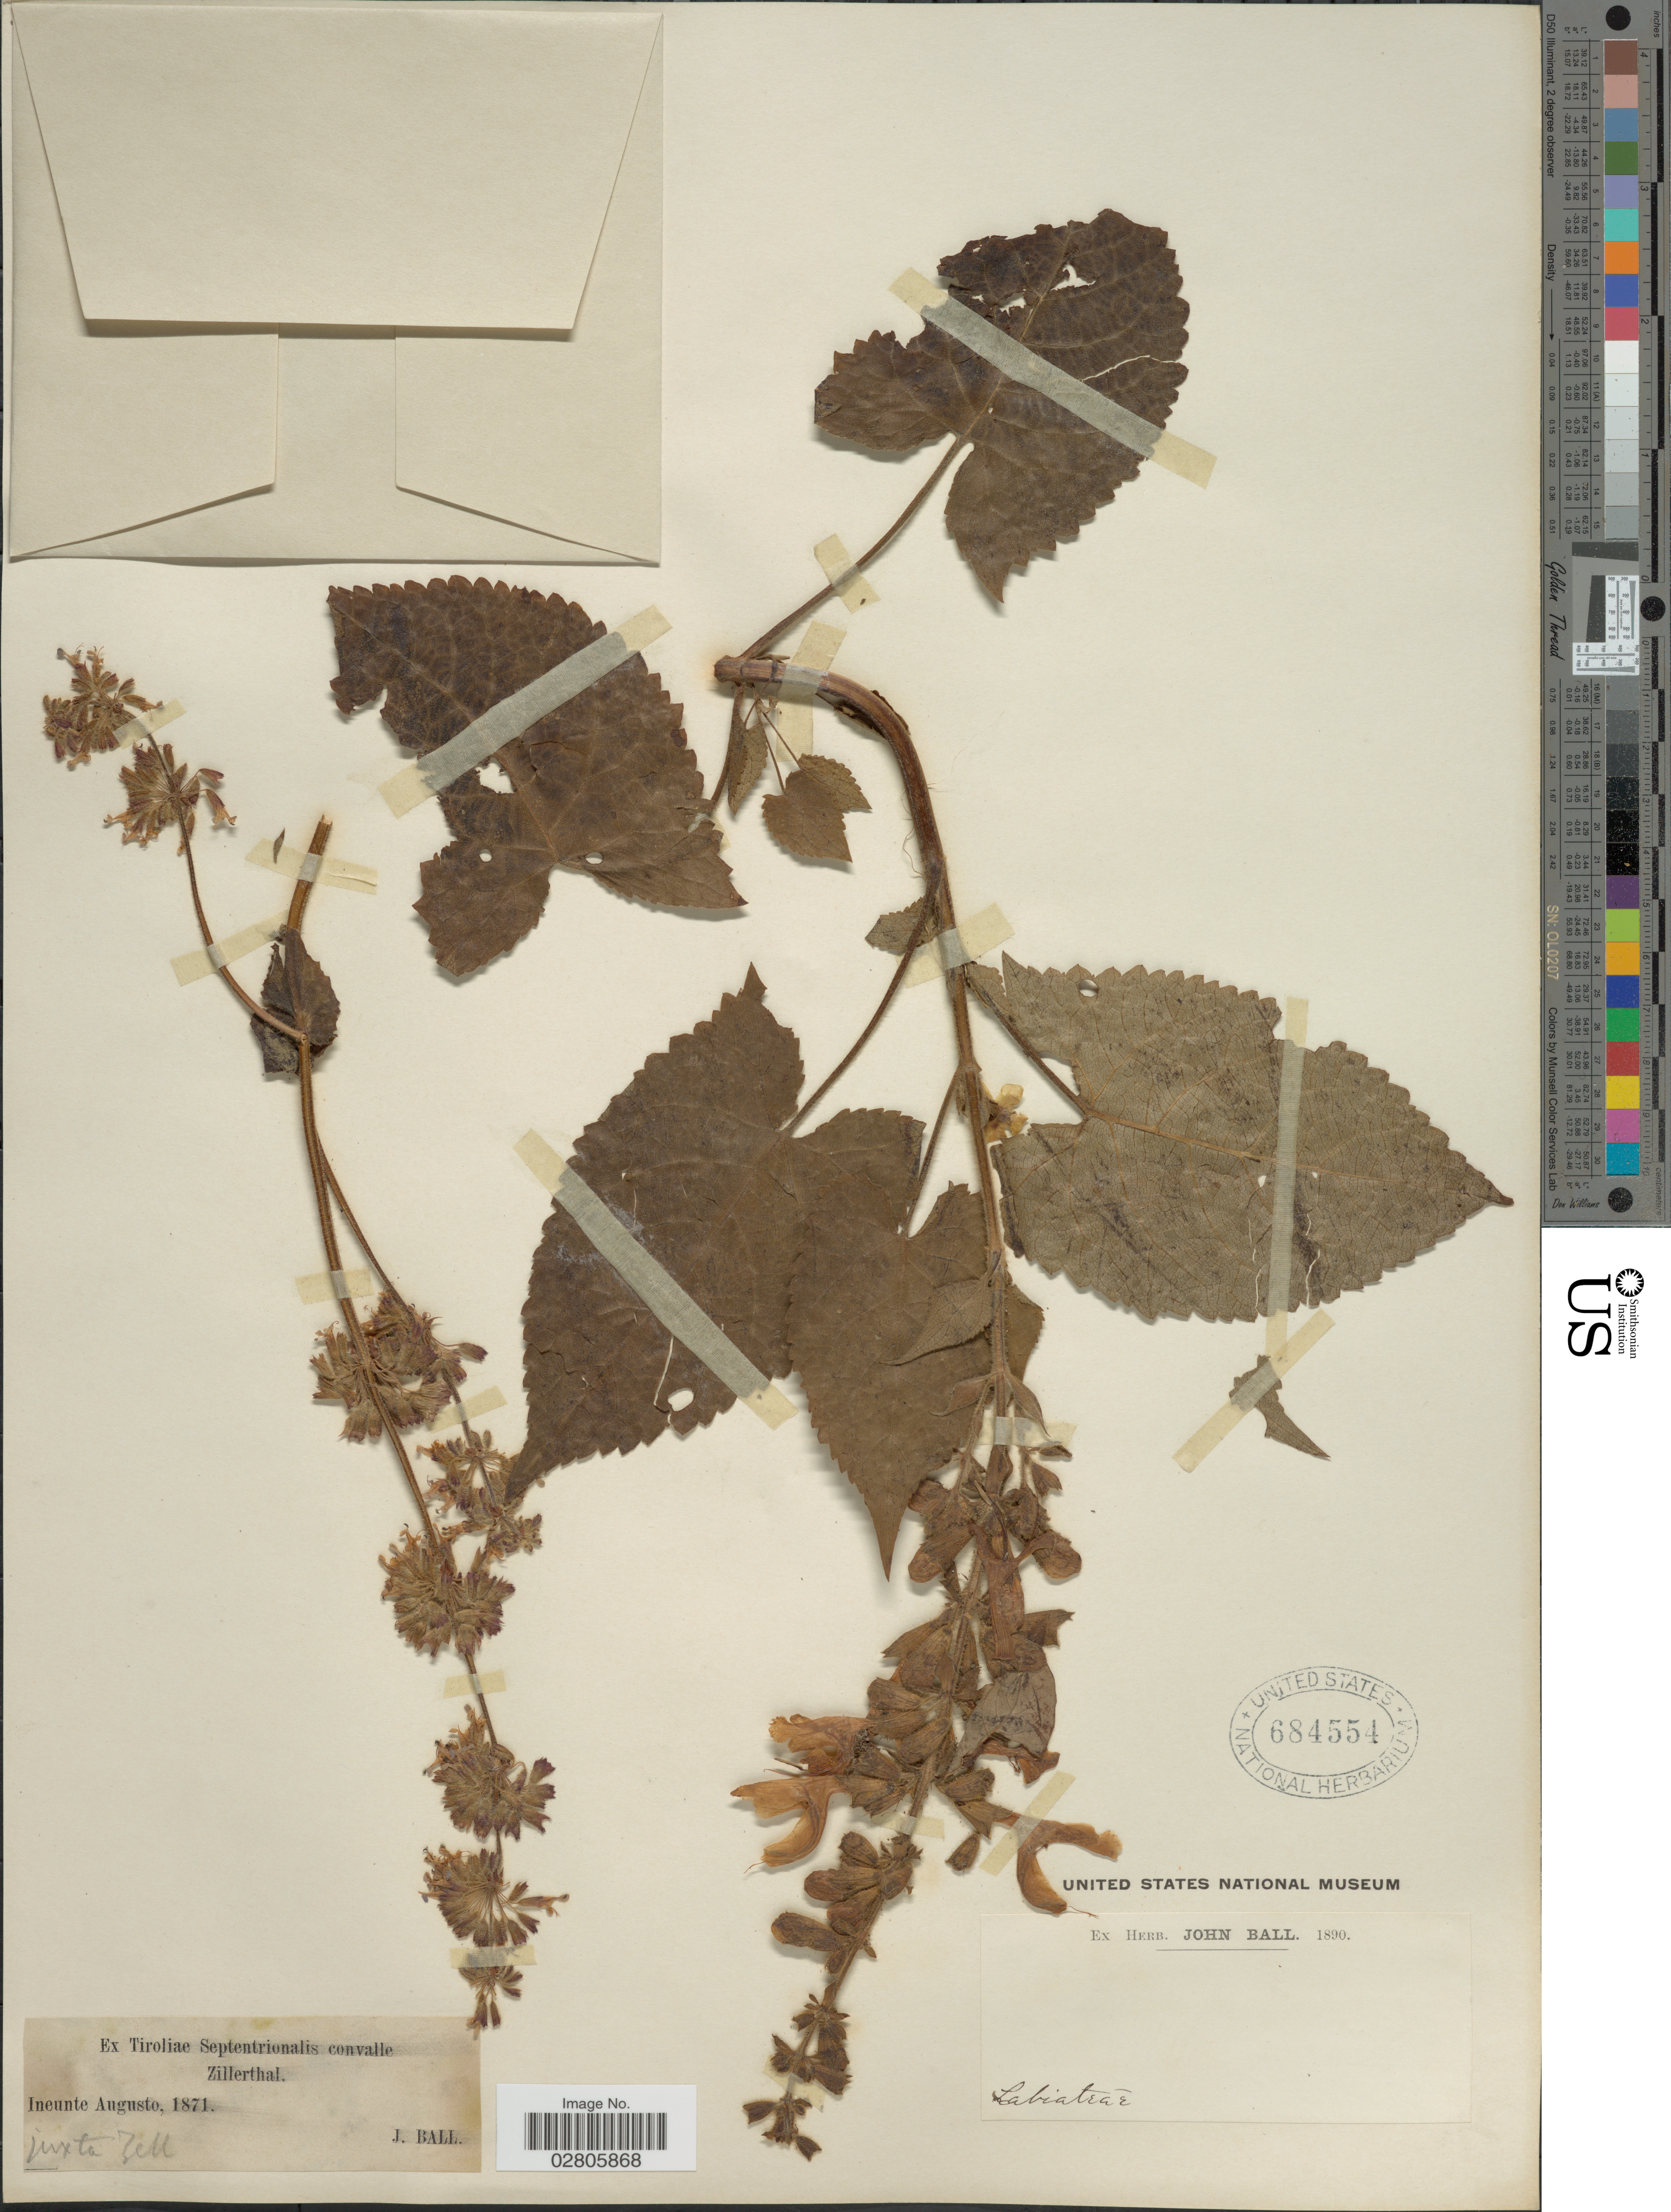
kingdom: Plantae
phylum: Tracheophyta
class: Magnoliopsida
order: Lamiales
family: Lamiaceae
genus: Salvia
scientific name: Salvia sp.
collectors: J. Ball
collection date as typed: Ineunte Augusto, 1871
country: Austria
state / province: Tirol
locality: Tiroliae Septentrionalis convalle Zillerthal.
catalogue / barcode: US 684554